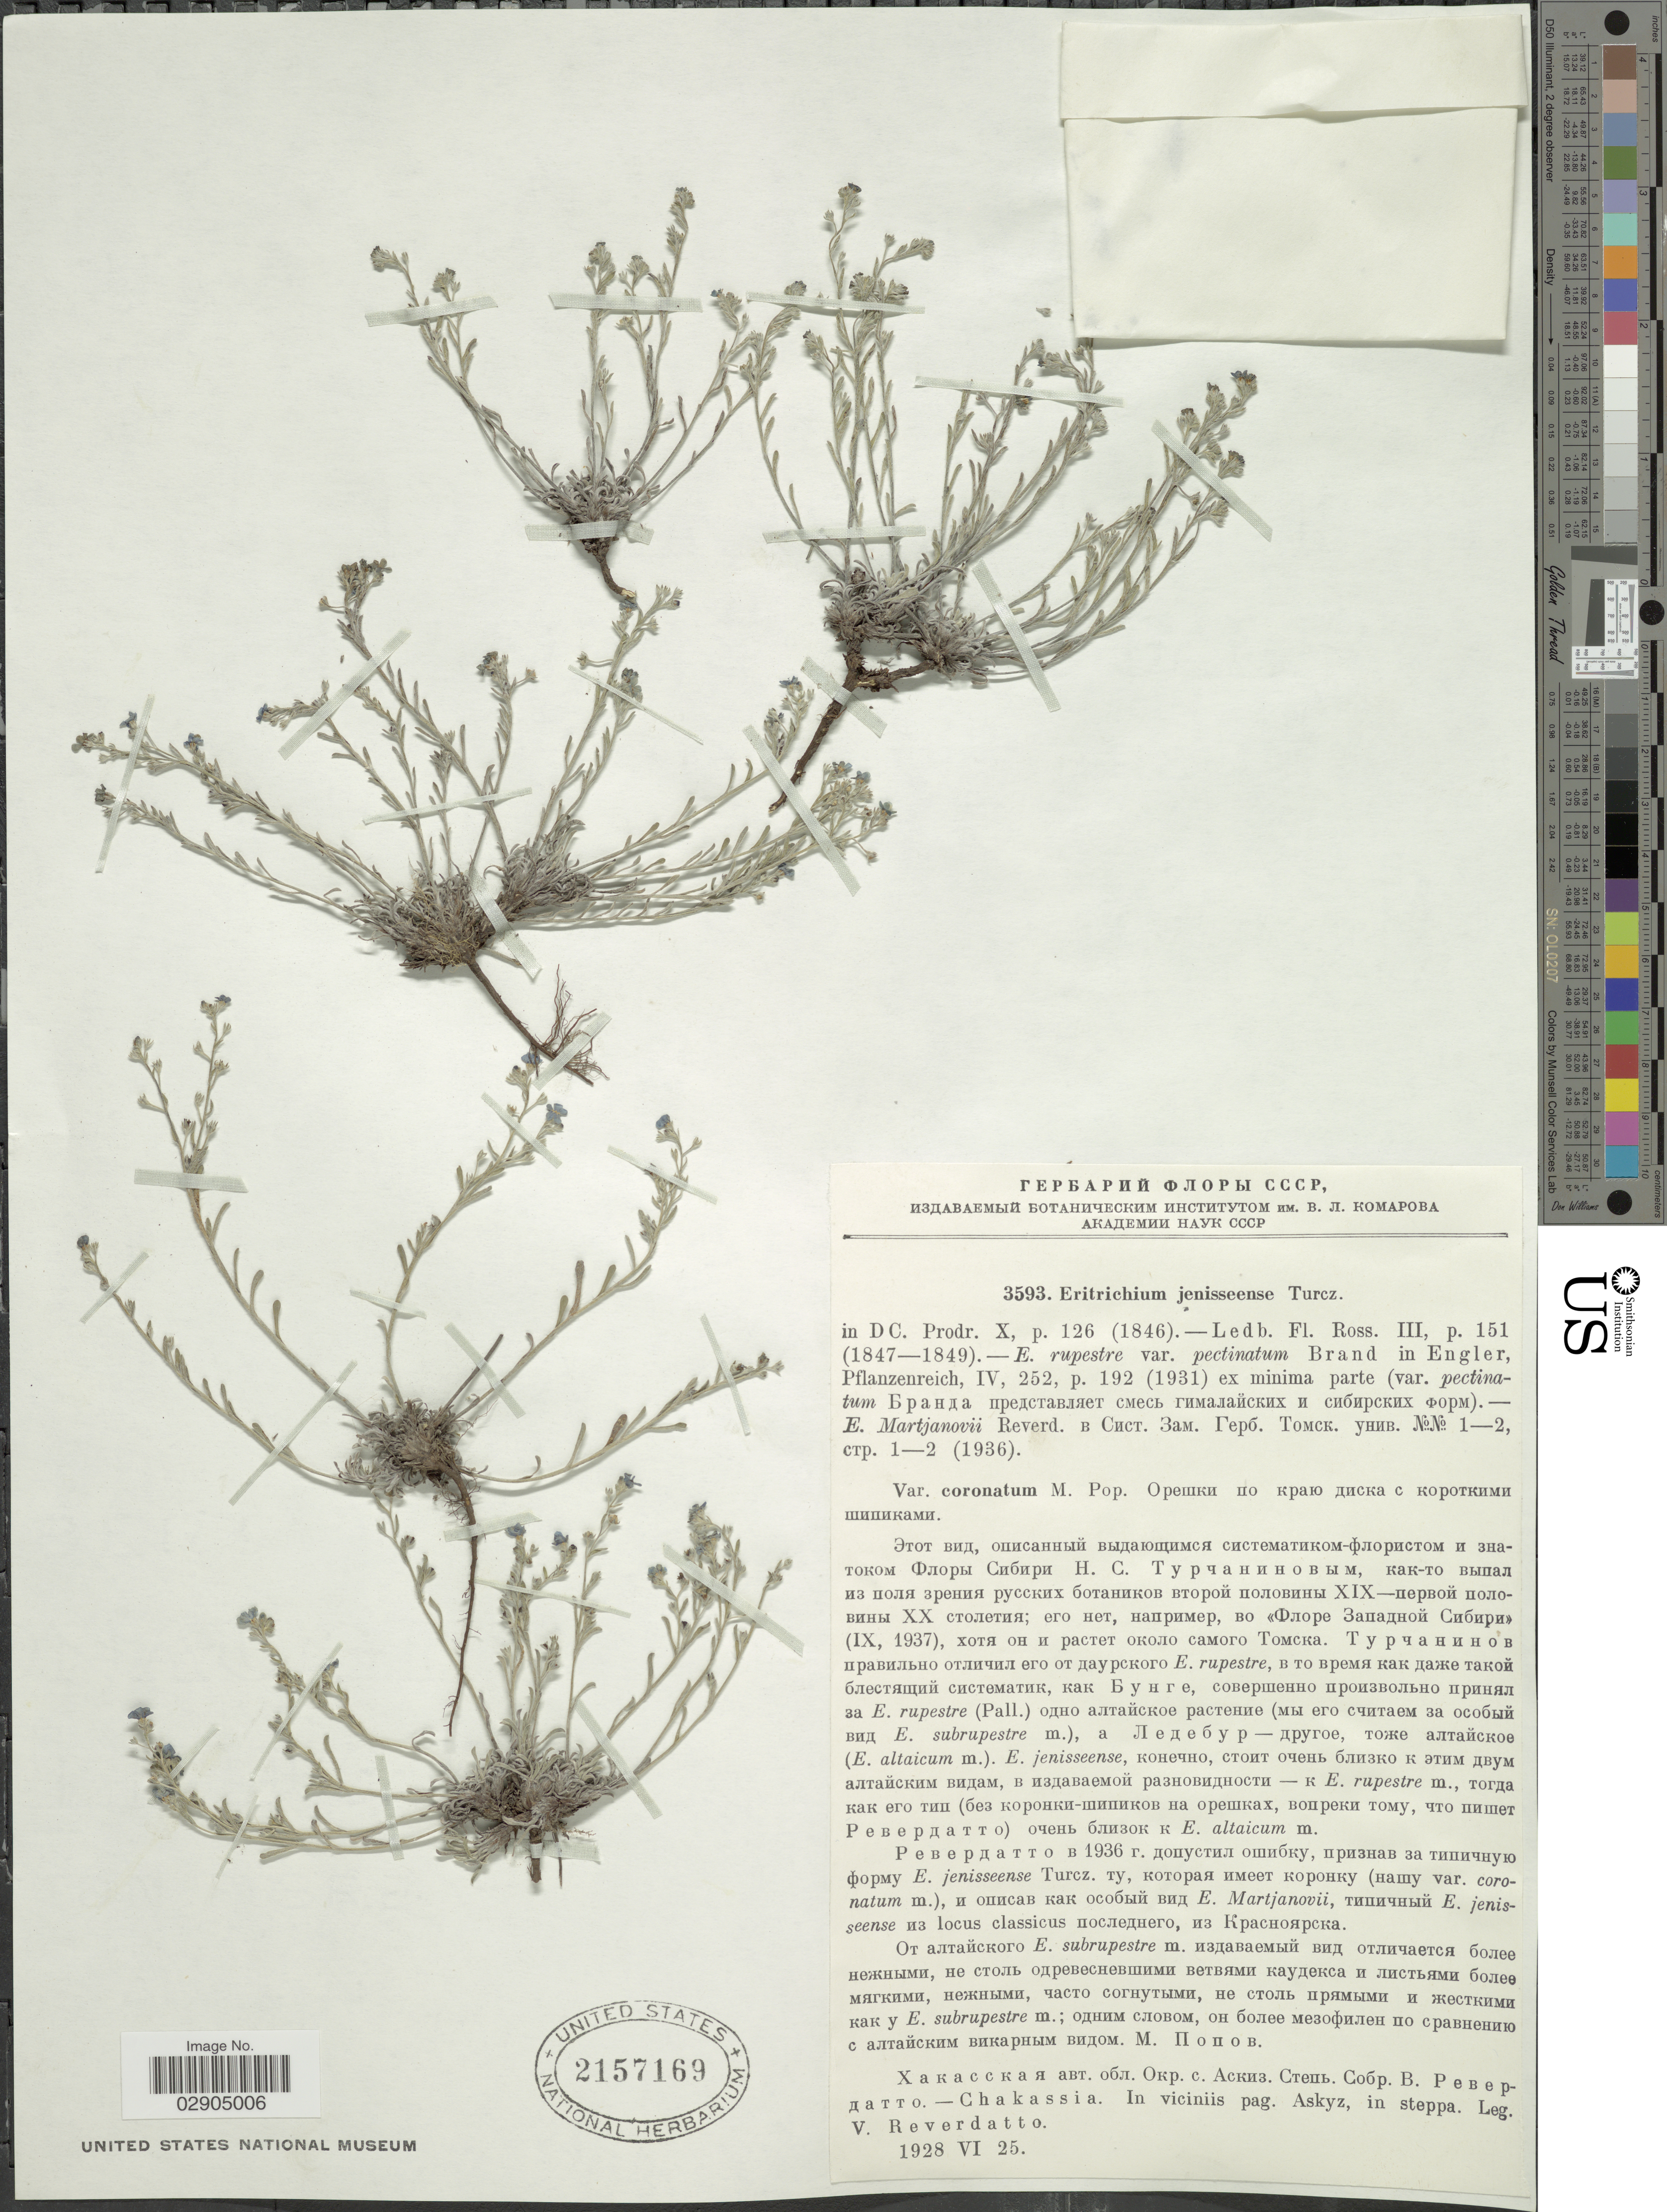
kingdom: Plantae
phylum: Tracheophyta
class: Magnoliopsida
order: Boraginales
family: Boraginaceae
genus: Eritrichium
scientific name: Eritrichium jenisseense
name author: Turcz. ex A. DC.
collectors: V. Reverdatto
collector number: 3593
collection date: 1928-06-25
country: Russian Federation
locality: Chakassia. In viciniis pag. Askyz, in steppa.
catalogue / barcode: US 2157169